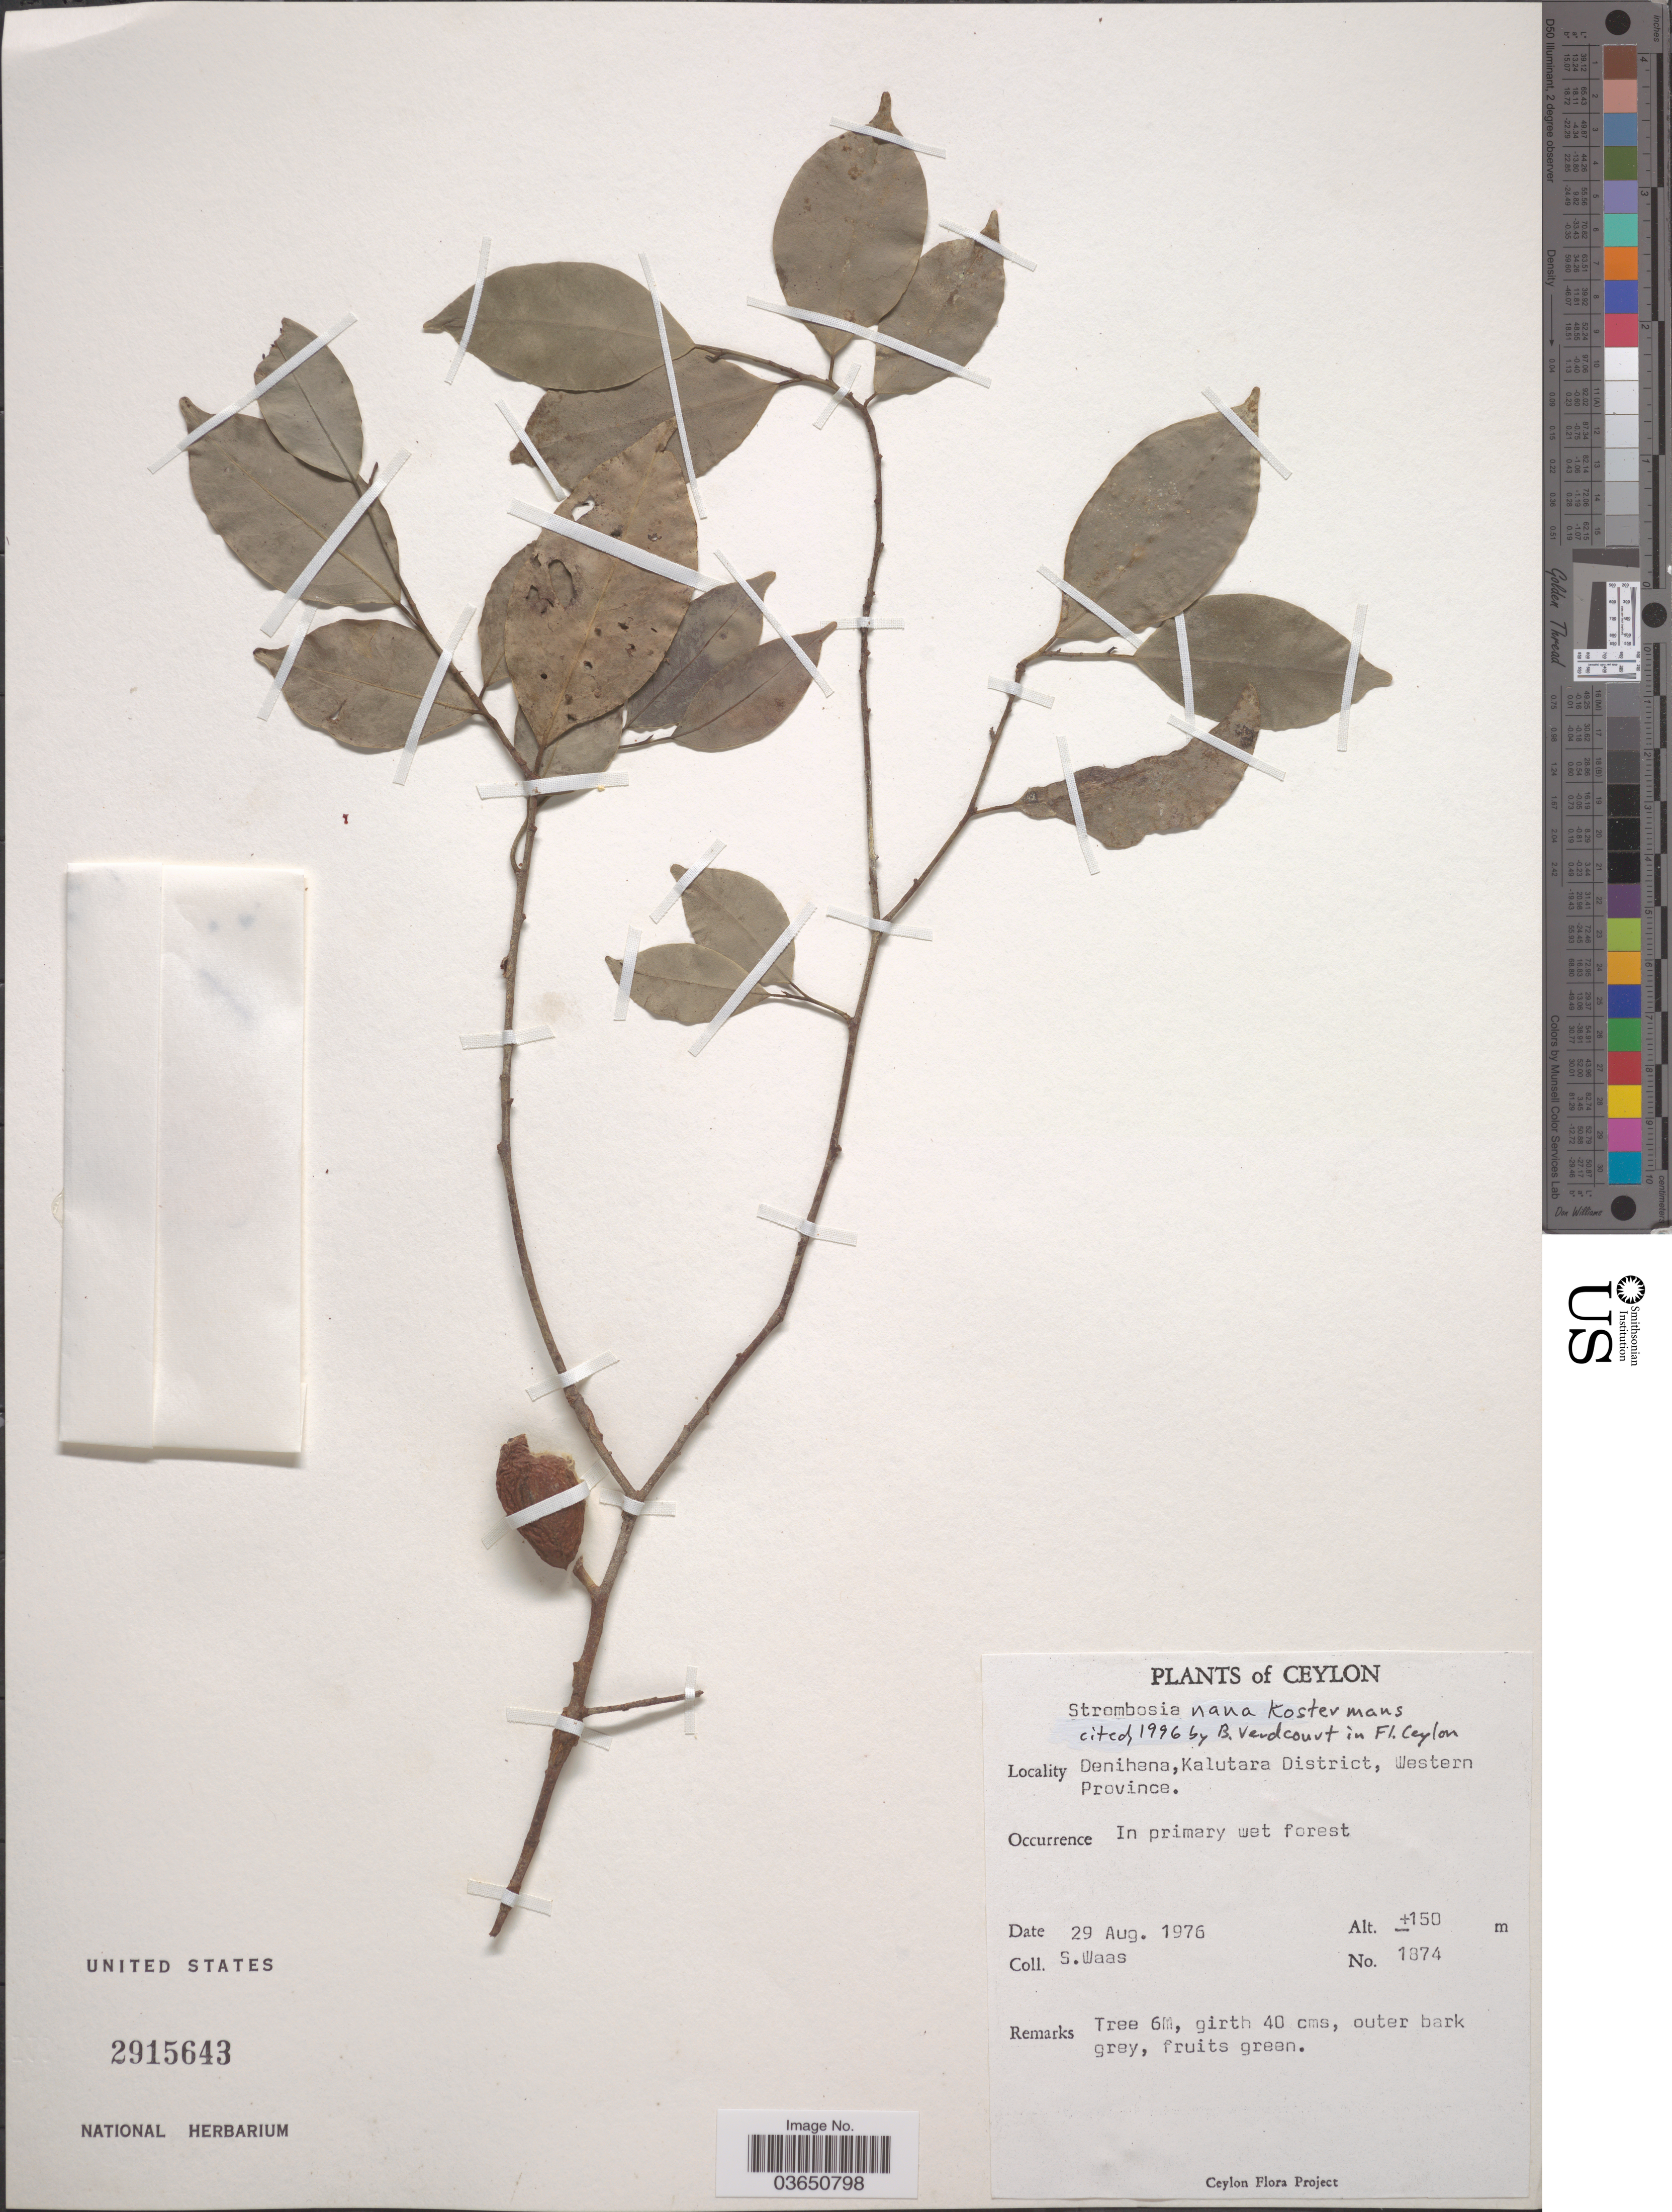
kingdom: Plantae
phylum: Tracheophyta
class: Magnoliopsida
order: Santalales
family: Strombosiaceae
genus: Strombosia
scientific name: Strombosia nana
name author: Kosterm.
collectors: S. Waas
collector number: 1874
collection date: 1976-08-29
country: Sri Lanka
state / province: Western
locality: Ceylon. Denihena, Kalutara District.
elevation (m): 150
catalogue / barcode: US 2915643